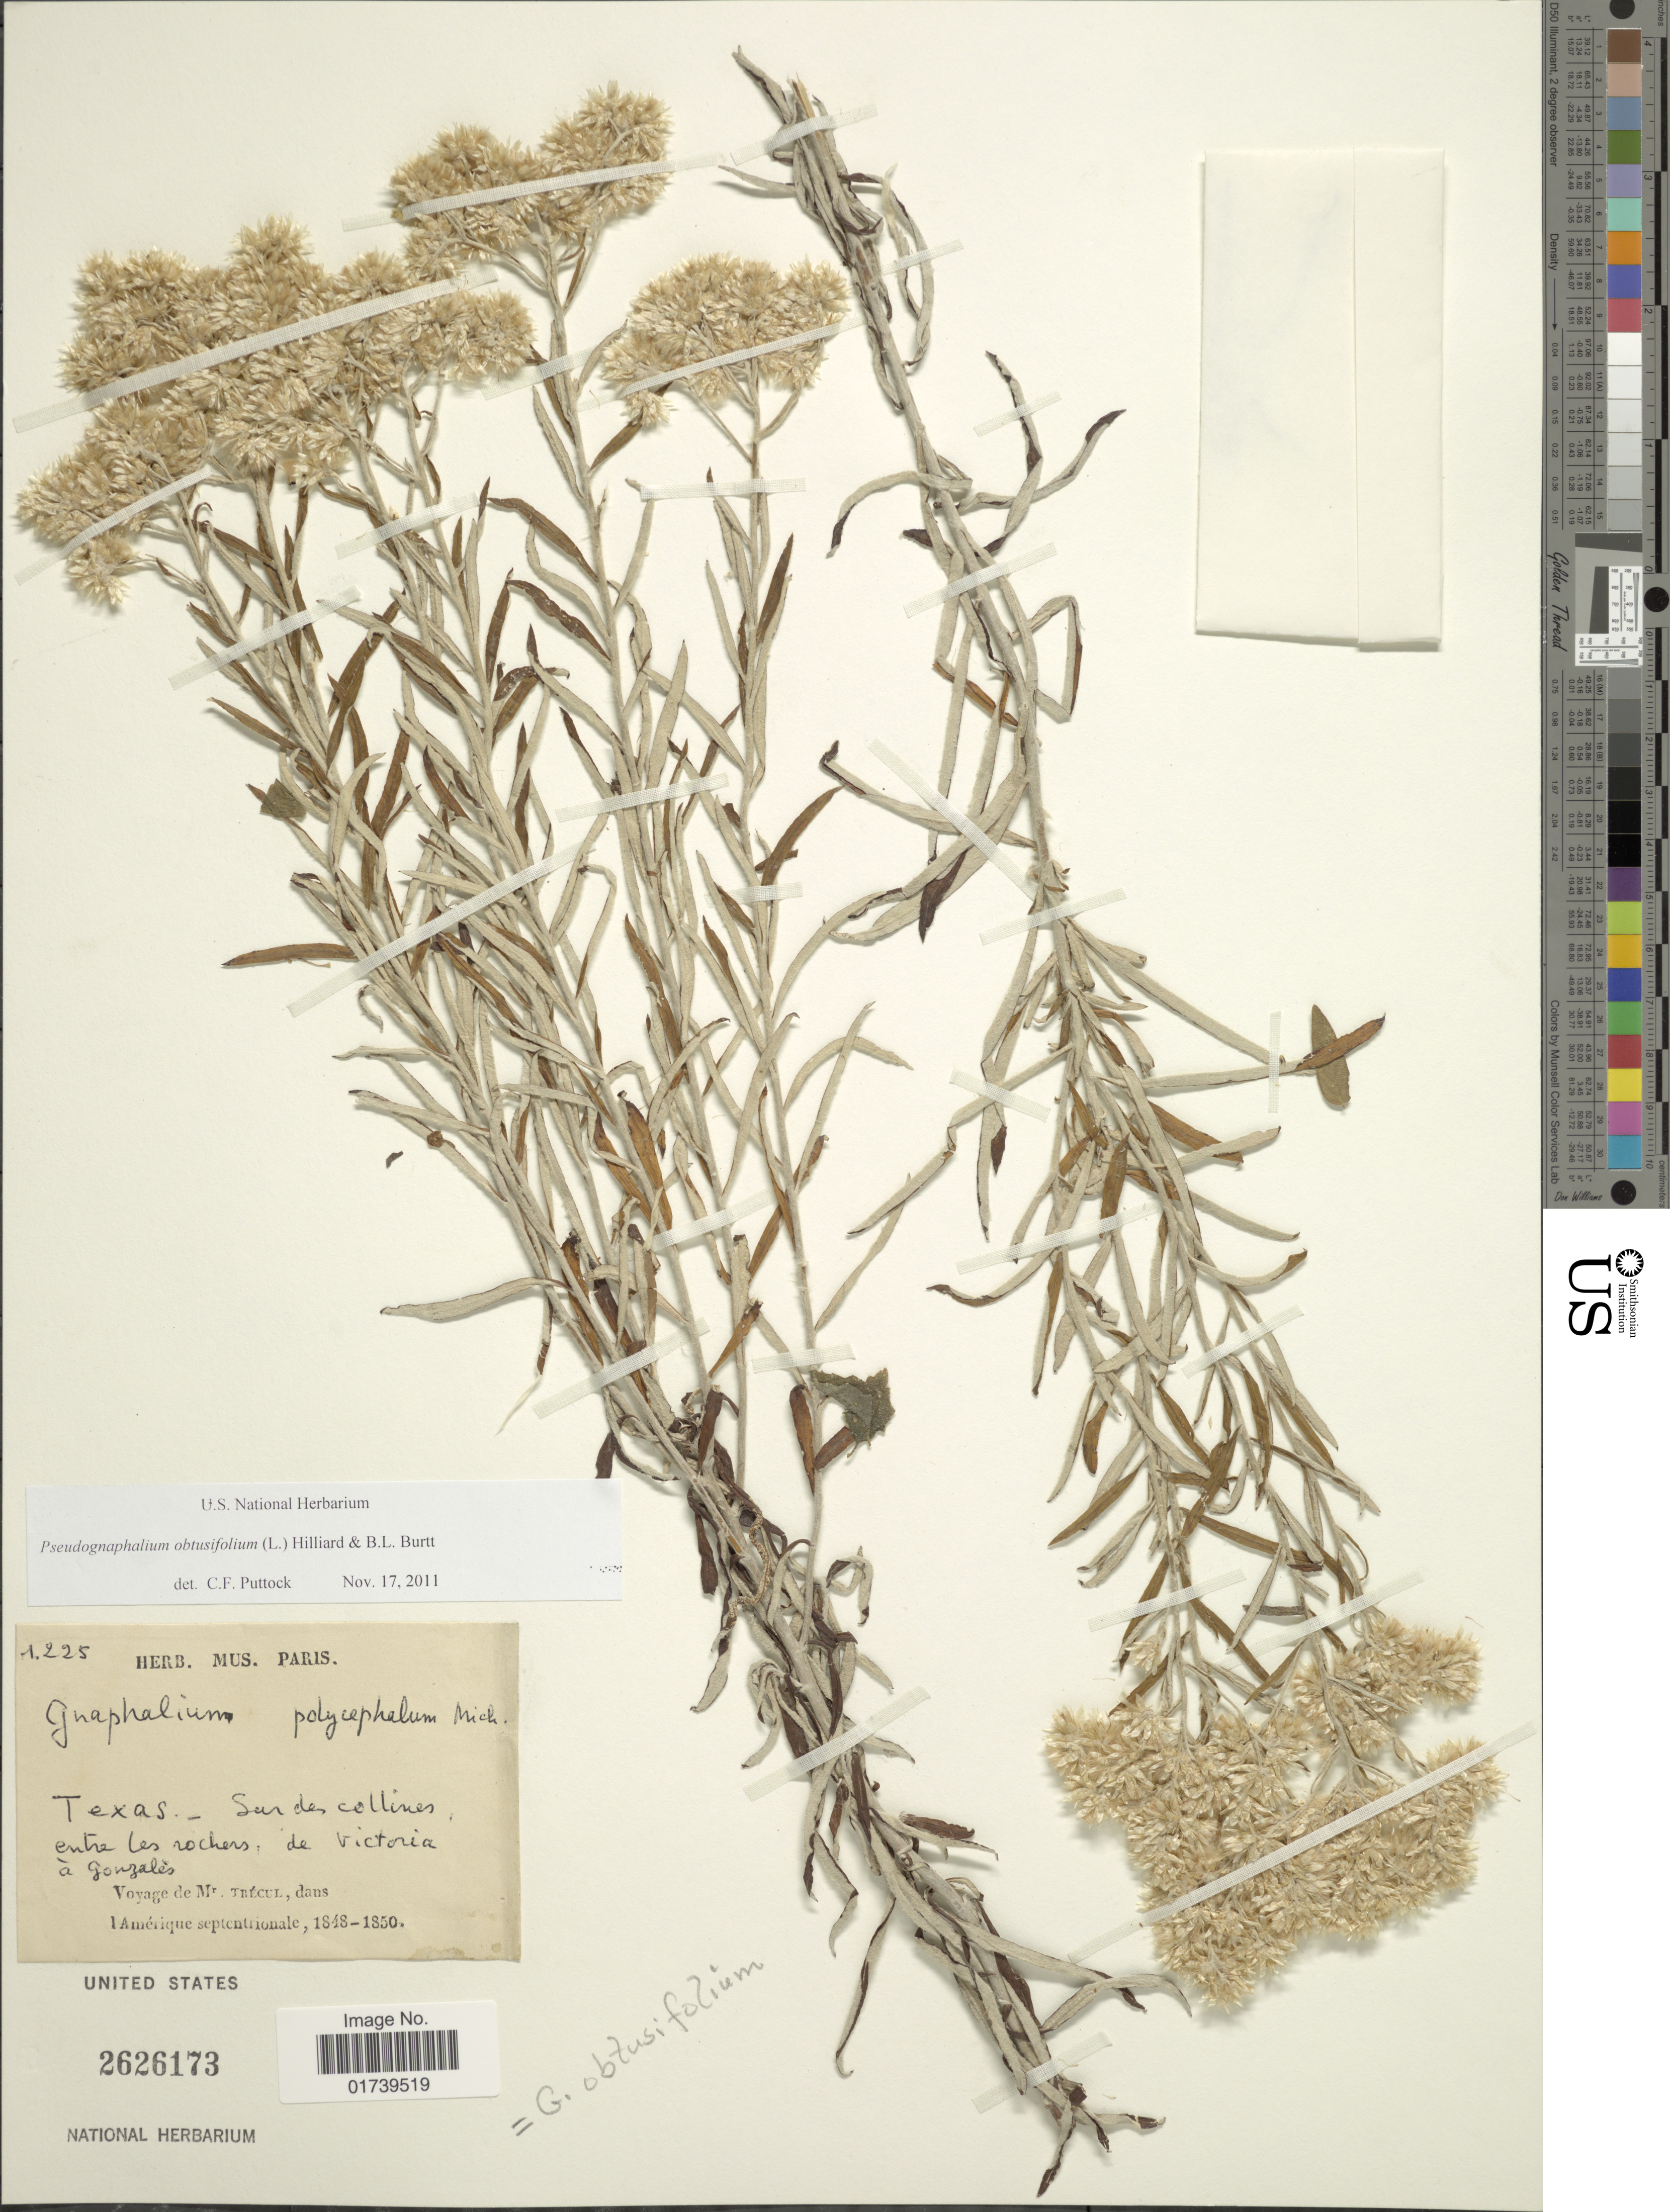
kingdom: Plantae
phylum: Tracheophyta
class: Magnoliopsida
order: Asterales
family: Asteraceae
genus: Pseudognaphalium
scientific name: Pseudognaphalium obtusifolium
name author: (L.) Hilliard & B.L. Burtt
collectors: A. Trécul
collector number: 1225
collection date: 1848/1850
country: United States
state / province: Texas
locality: Sardes Collines, entre les rochers, de Vicoria a Gonzales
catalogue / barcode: US 2626173